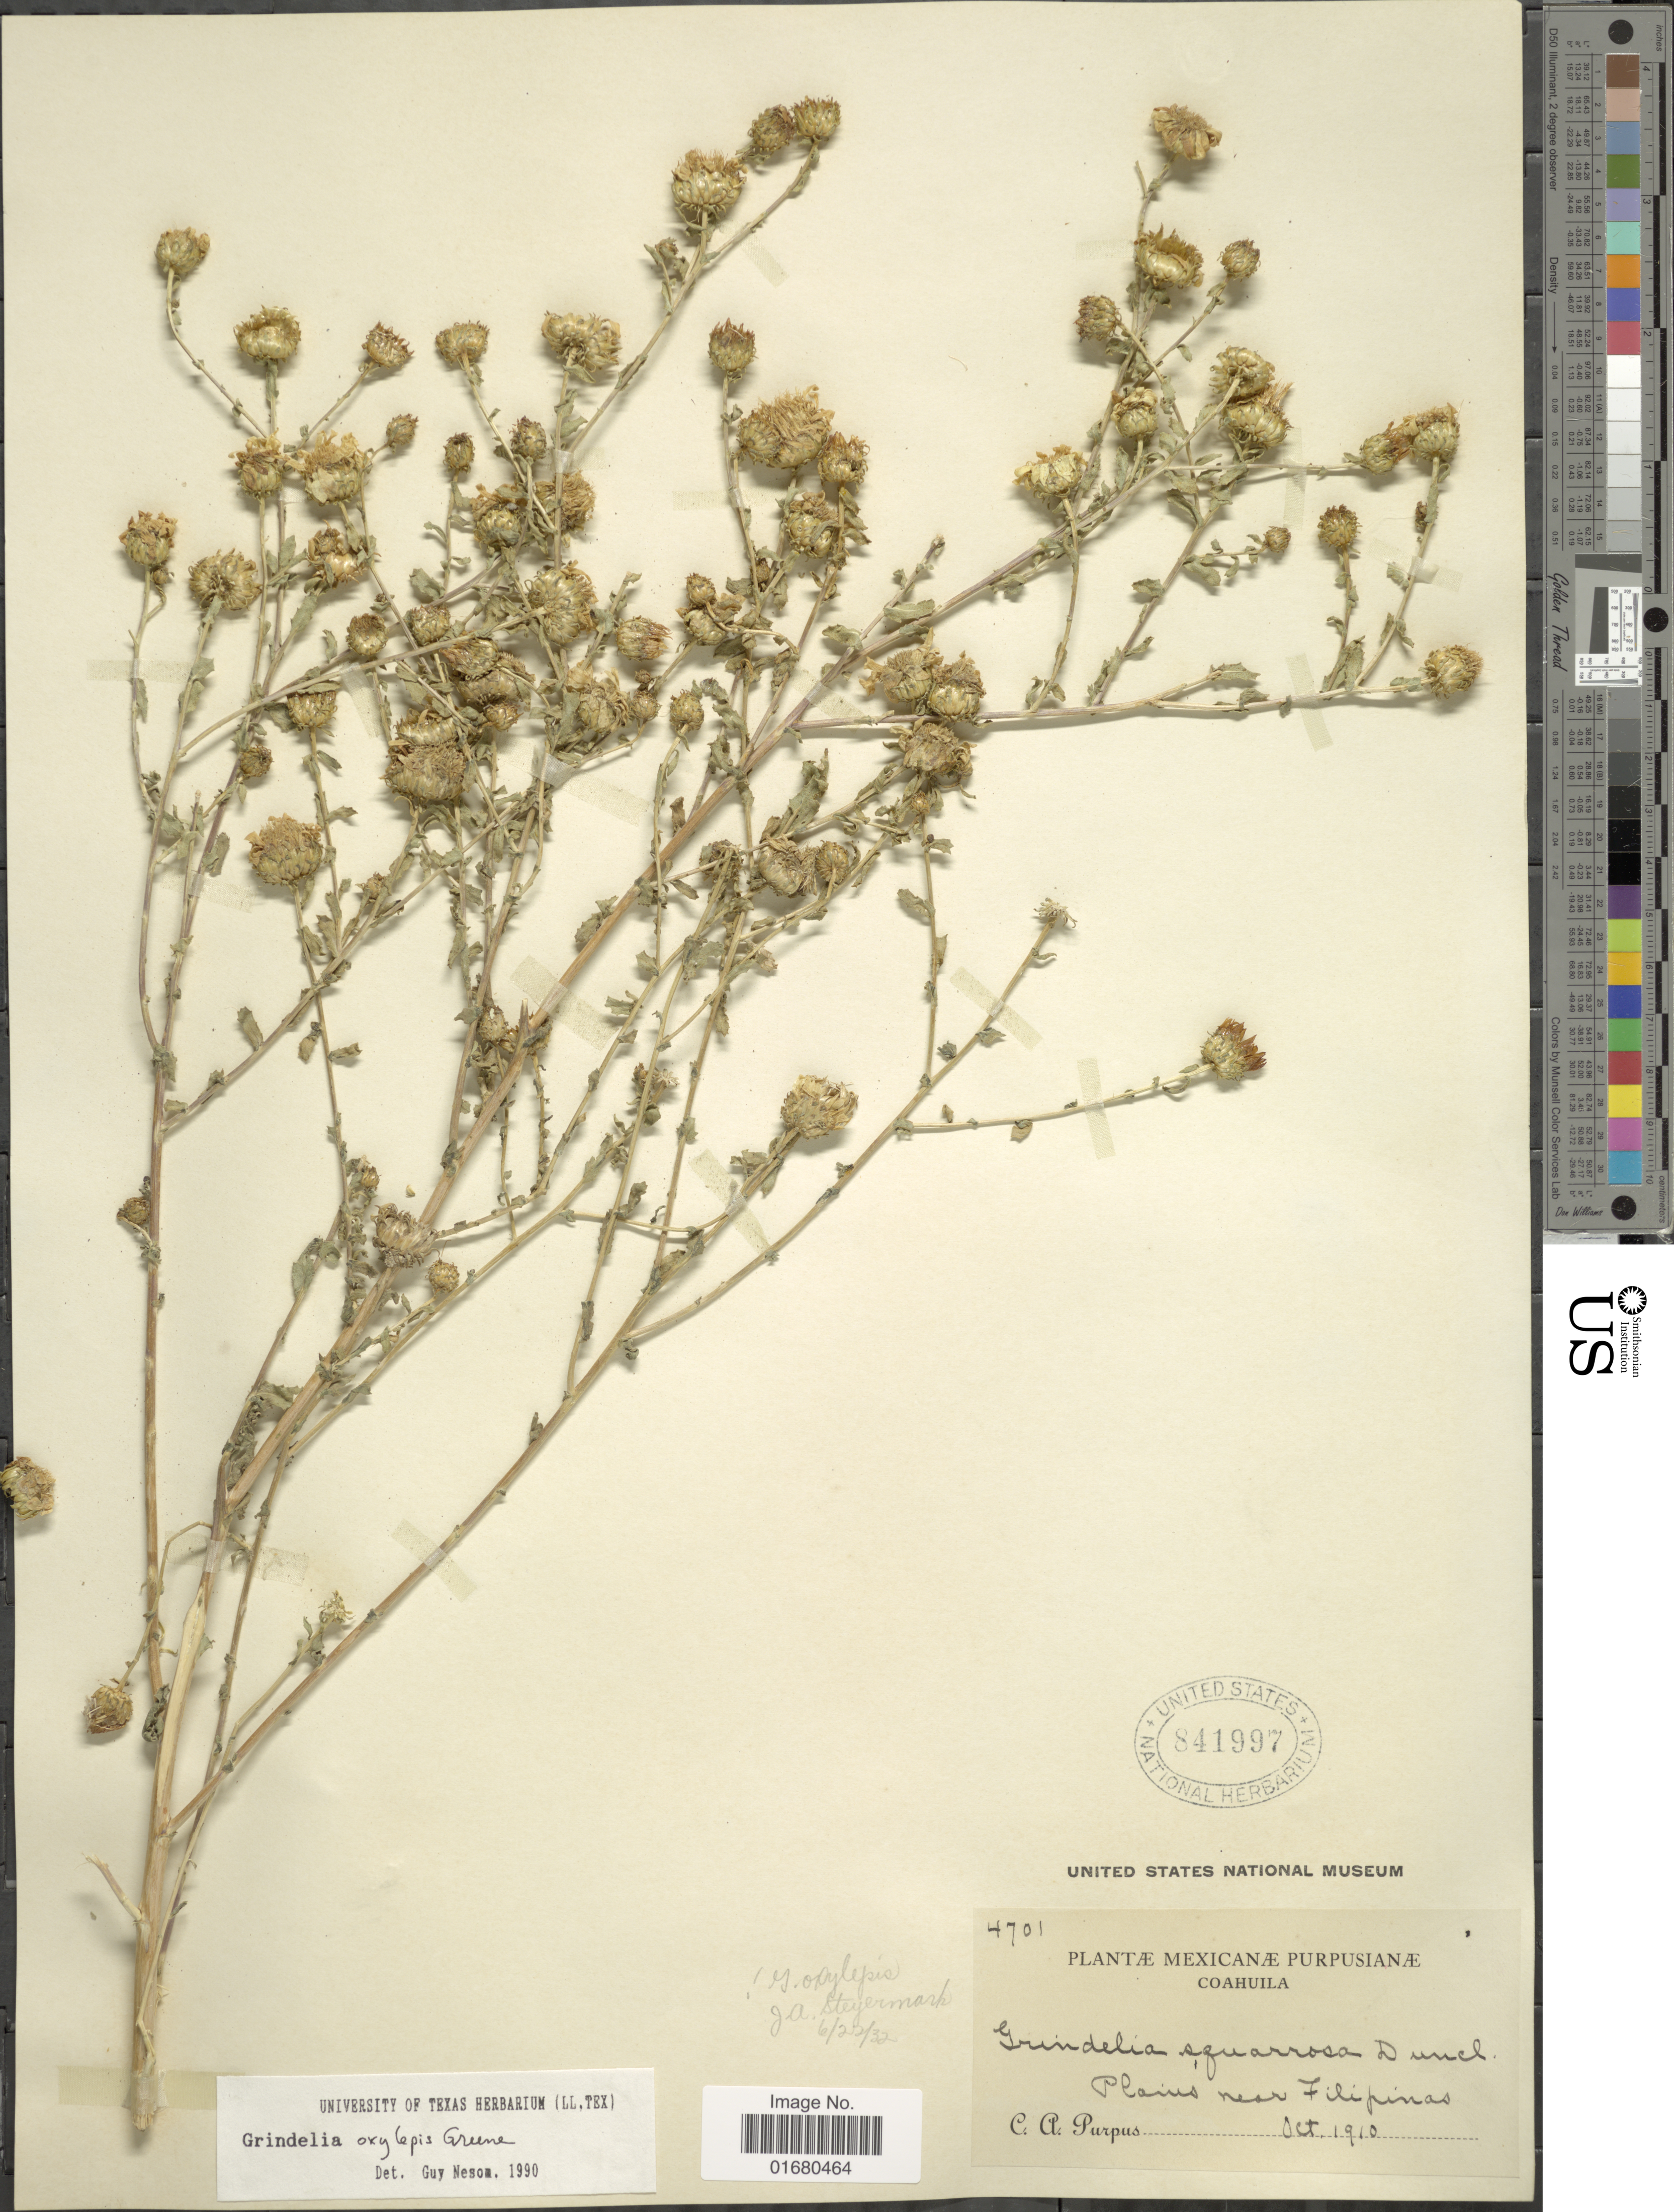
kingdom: Plantae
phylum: Tracheophyta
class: Magnoliopsida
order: Asterales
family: Asteraceae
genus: Grindelia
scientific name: Grindelia oxylepis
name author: Greene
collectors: C. A. Purpus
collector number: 4701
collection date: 1910-10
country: Mexico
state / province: Coahuila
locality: Plains near Filipinas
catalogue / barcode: US 841997